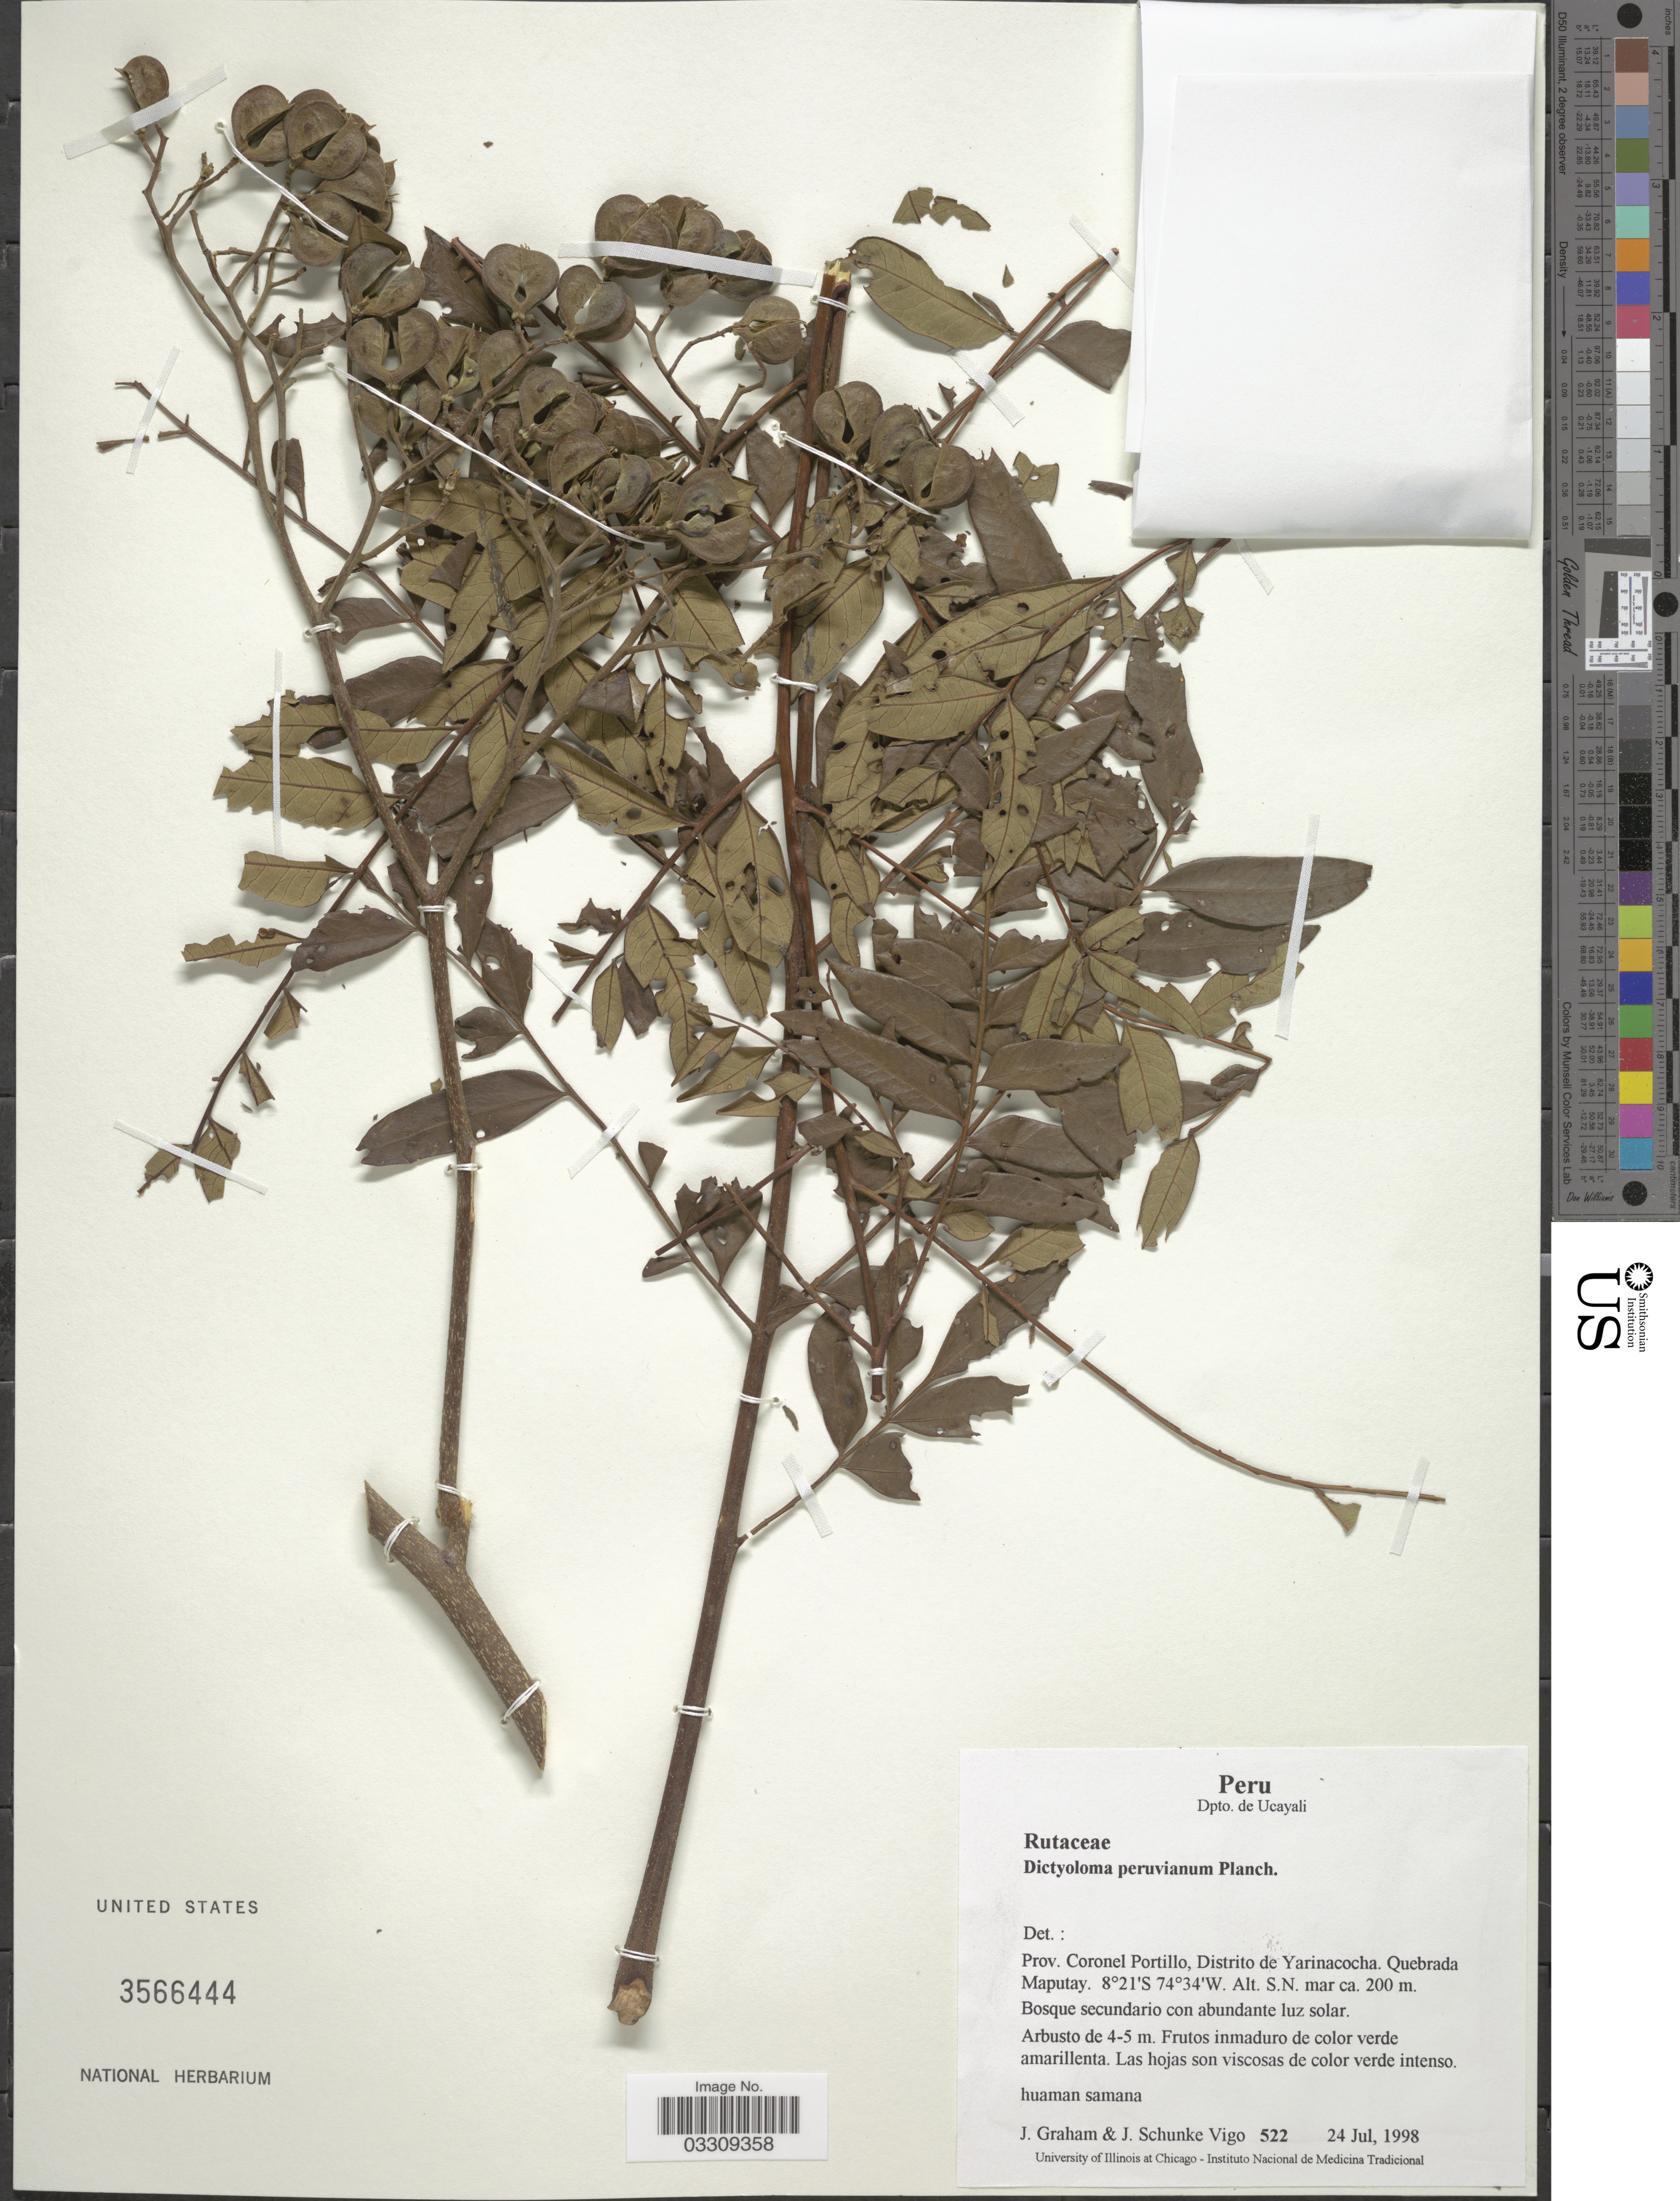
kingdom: Plantae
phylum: Tracheophyta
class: Magnoliopsida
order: Sapindales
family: Rutaceae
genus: Dictyoloma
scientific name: Dictyoloma peruvianum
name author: Planch.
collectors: J. Graham & J. Schunke Vigo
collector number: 522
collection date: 1998-07-24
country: Peru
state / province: Ucayali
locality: Dpto. de Ucayali. Prov. Coronel Portillo, Distrito del Yarinacocha. Quebrada Maputay.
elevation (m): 200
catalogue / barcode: US 3566444